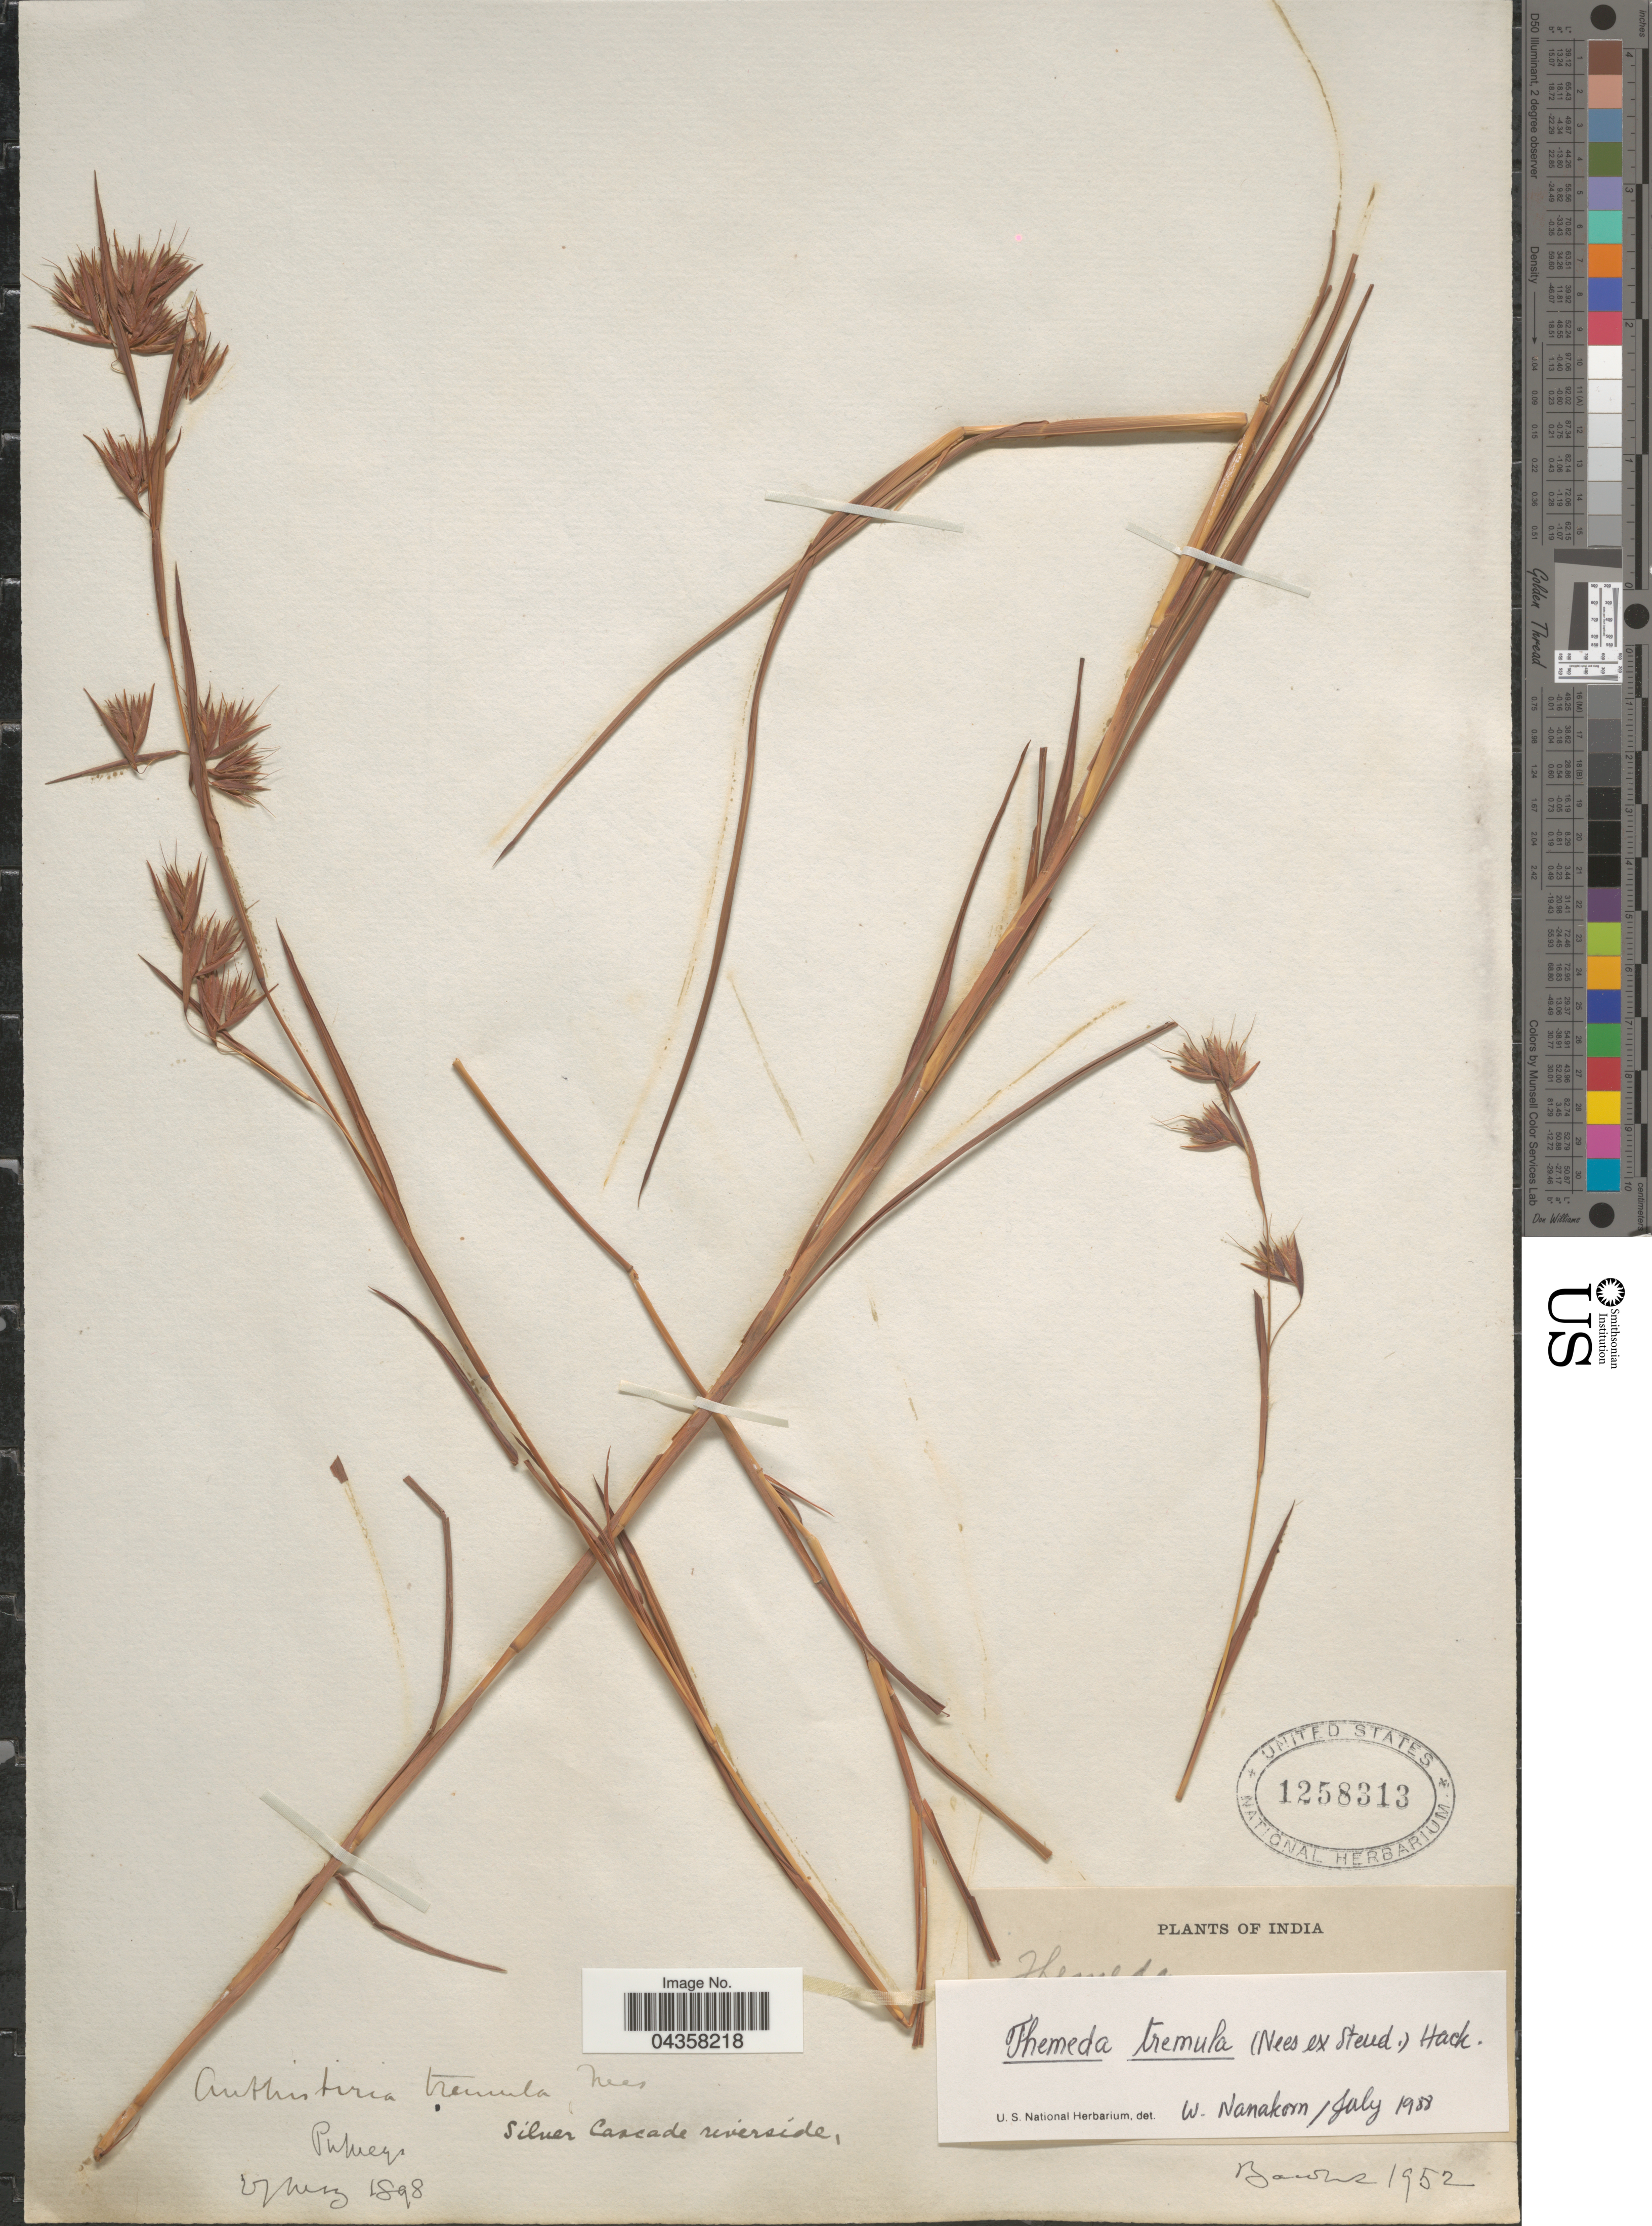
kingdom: Plantae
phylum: Tracheophyta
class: Liliopsida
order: Poales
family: Poaceae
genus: Themeda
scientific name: Themeda tremula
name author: (Nees) Hack.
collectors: -- Bourne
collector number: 1952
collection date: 1898-03-07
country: India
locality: Pulneys. Silver Cascade riverside.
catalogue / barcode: US 1258313